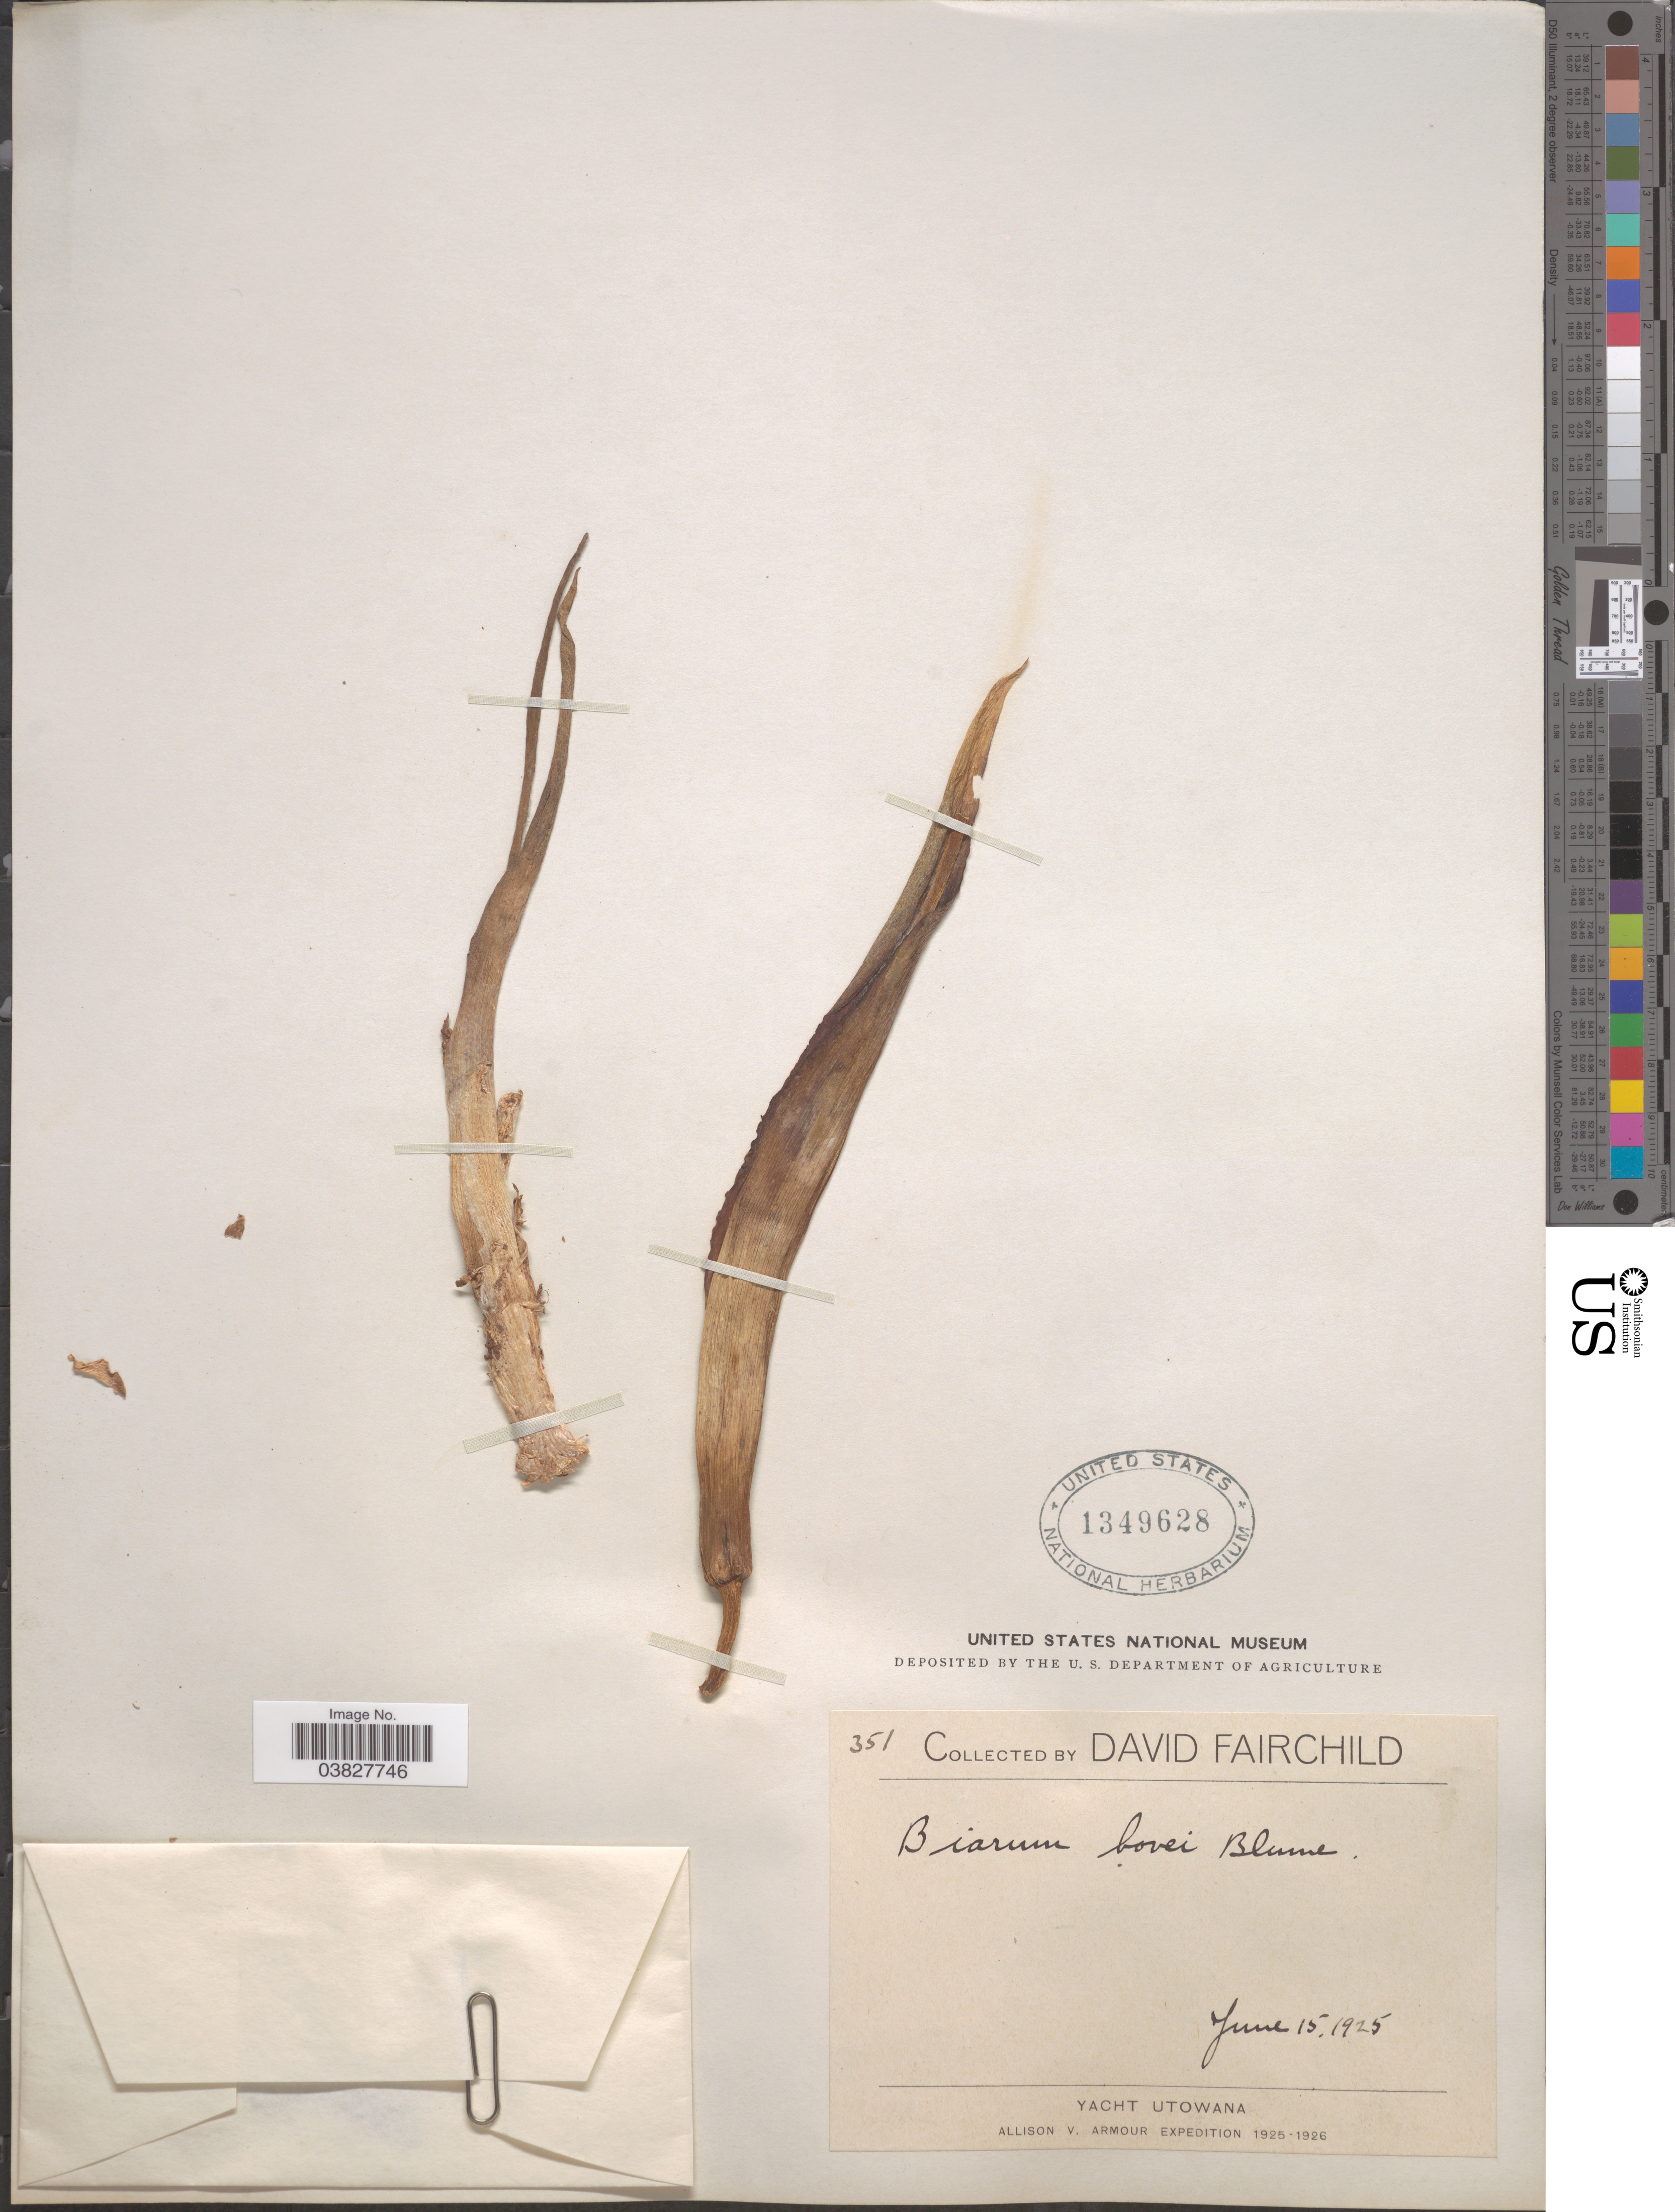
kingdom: Plantae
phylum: Tracheophyta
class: Liliopsida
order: Alismatales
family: Araceae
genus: Biarum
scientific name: Biarum bovei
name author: Blume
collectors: D. Fairchild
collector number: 351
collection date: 1925-06-15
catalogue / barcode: US 1349628